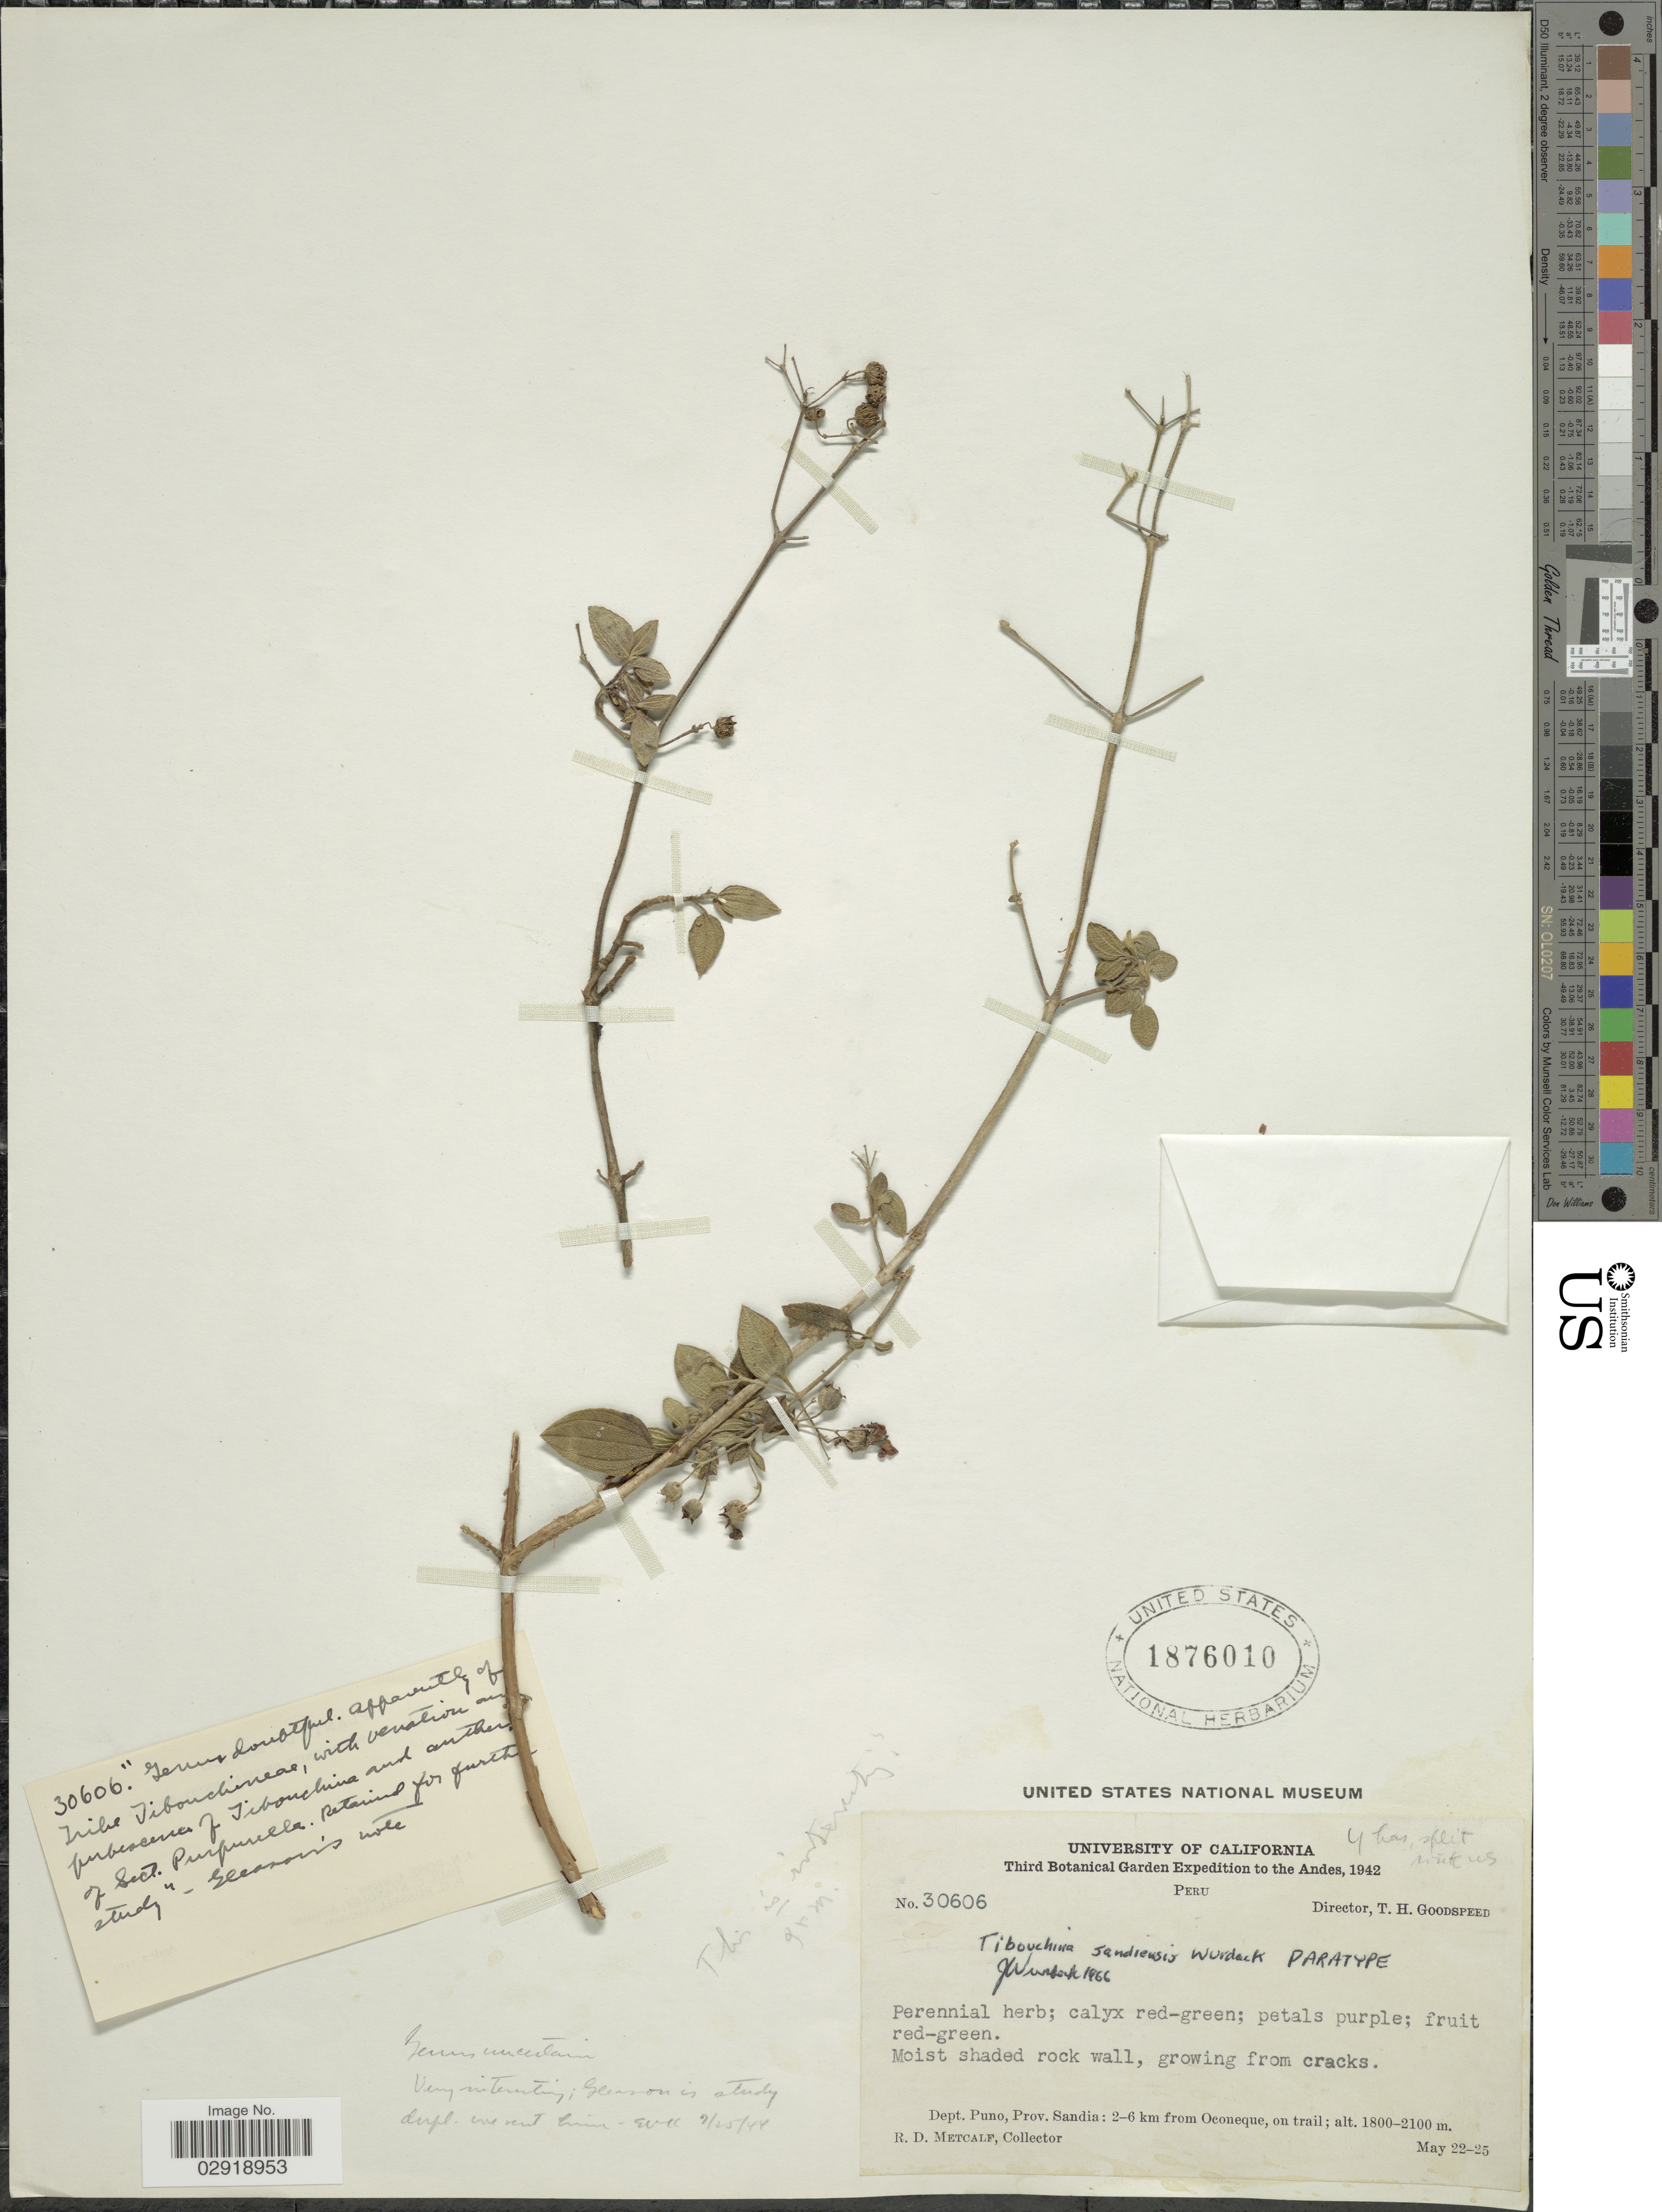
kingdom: Plantae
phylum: Tracheophyta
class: Magnoliopsida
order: Myrtales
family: Melastomataceae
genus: Chaetogastra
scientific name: Chaetogastra sandiensis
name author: (Wurdack) P.J.F. Guim. & Michelang.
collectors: R. D. Metcalf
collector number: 30606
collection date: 1942-05-22/1942-05-25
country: Peru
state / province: Puno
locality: Andes. Dept. Puno, Prov. Sandia: 2-6 km from Oconeque, on trail.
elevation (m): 1800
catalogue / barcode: US 1876010